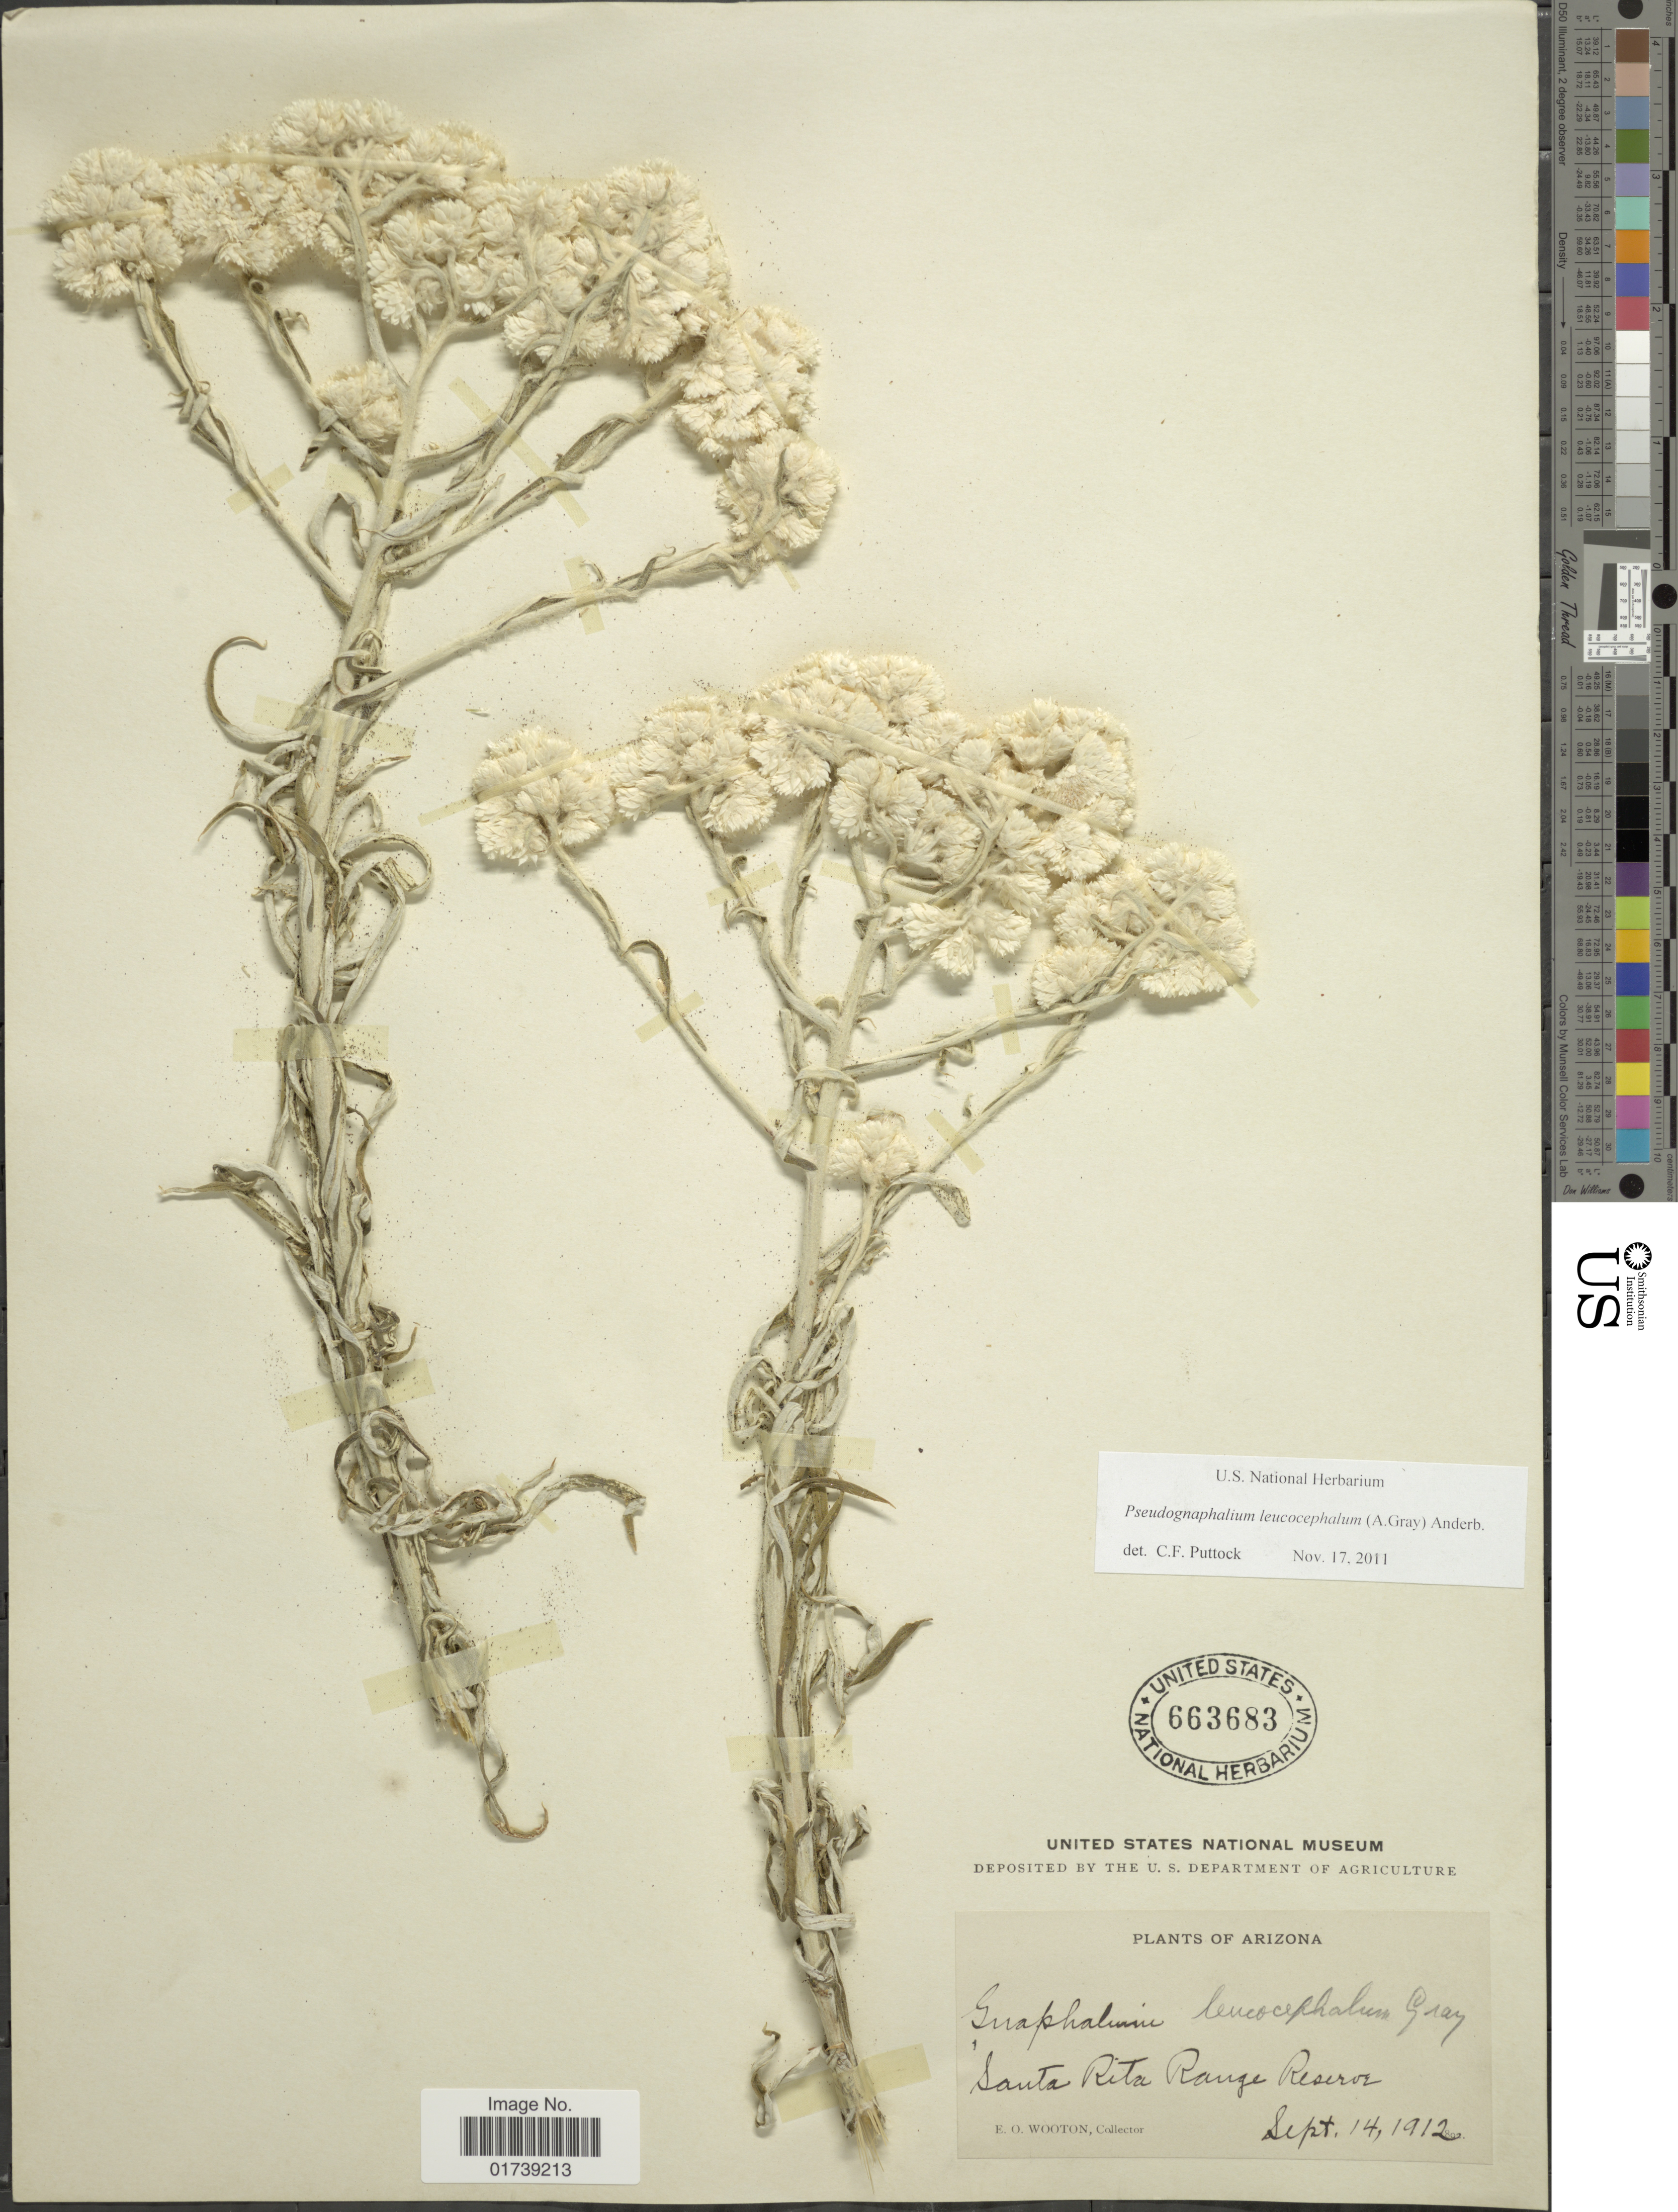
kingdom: Plantae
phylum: Tracheophyta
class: Magnoliopsida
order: Asterales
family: Asteraceae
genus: Pseudognaphalium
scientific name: Pseudognaphalium leucocephalum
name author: (A. Gray) Anderb.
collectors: E. O. Wooton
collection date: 1912-09-14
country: United States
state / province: Arizona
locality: Santa Rita Rangr Reservor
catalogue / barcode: US 663683